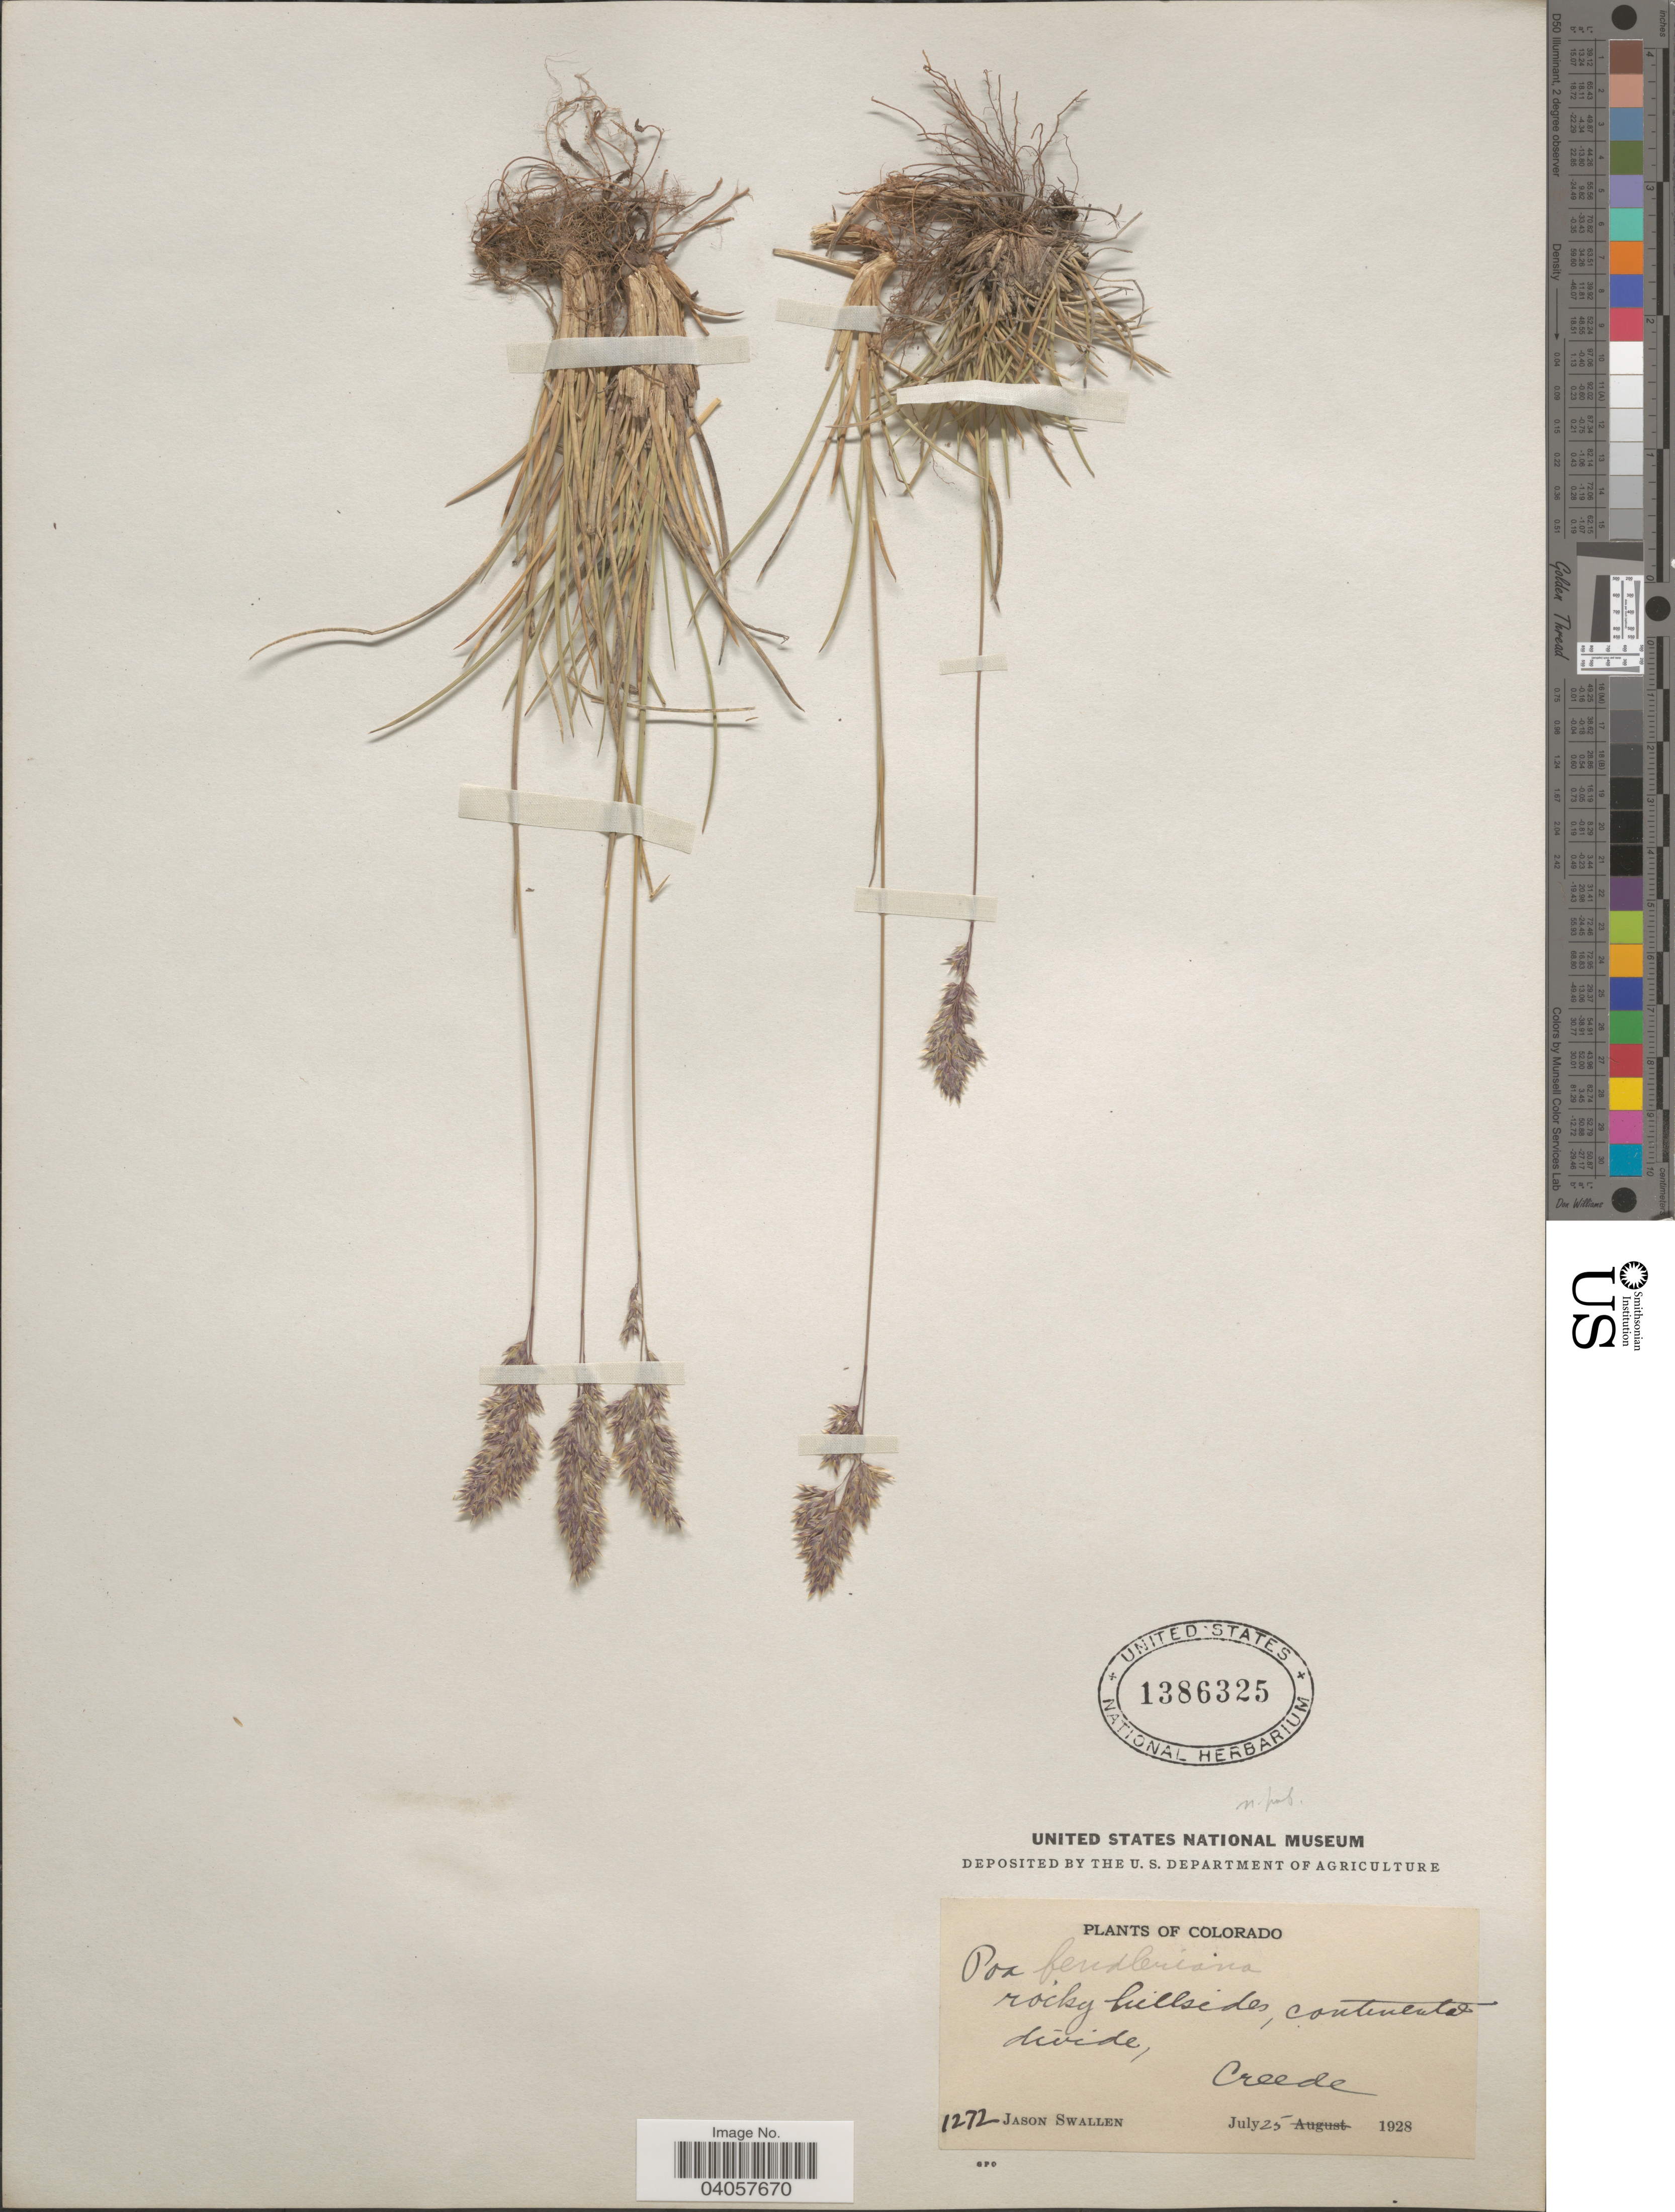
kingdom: Plantae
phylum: Tracheophyta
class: Liliopsida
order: Poales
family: Poaceae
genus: Poa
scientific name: Poa fendleriana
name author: (Steud.) Vasey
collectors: J. R. Swallen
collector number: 1272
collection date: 1928-07-25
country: United States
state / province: Colorado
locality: Continental divide, Creede.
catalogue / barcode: US 1386325